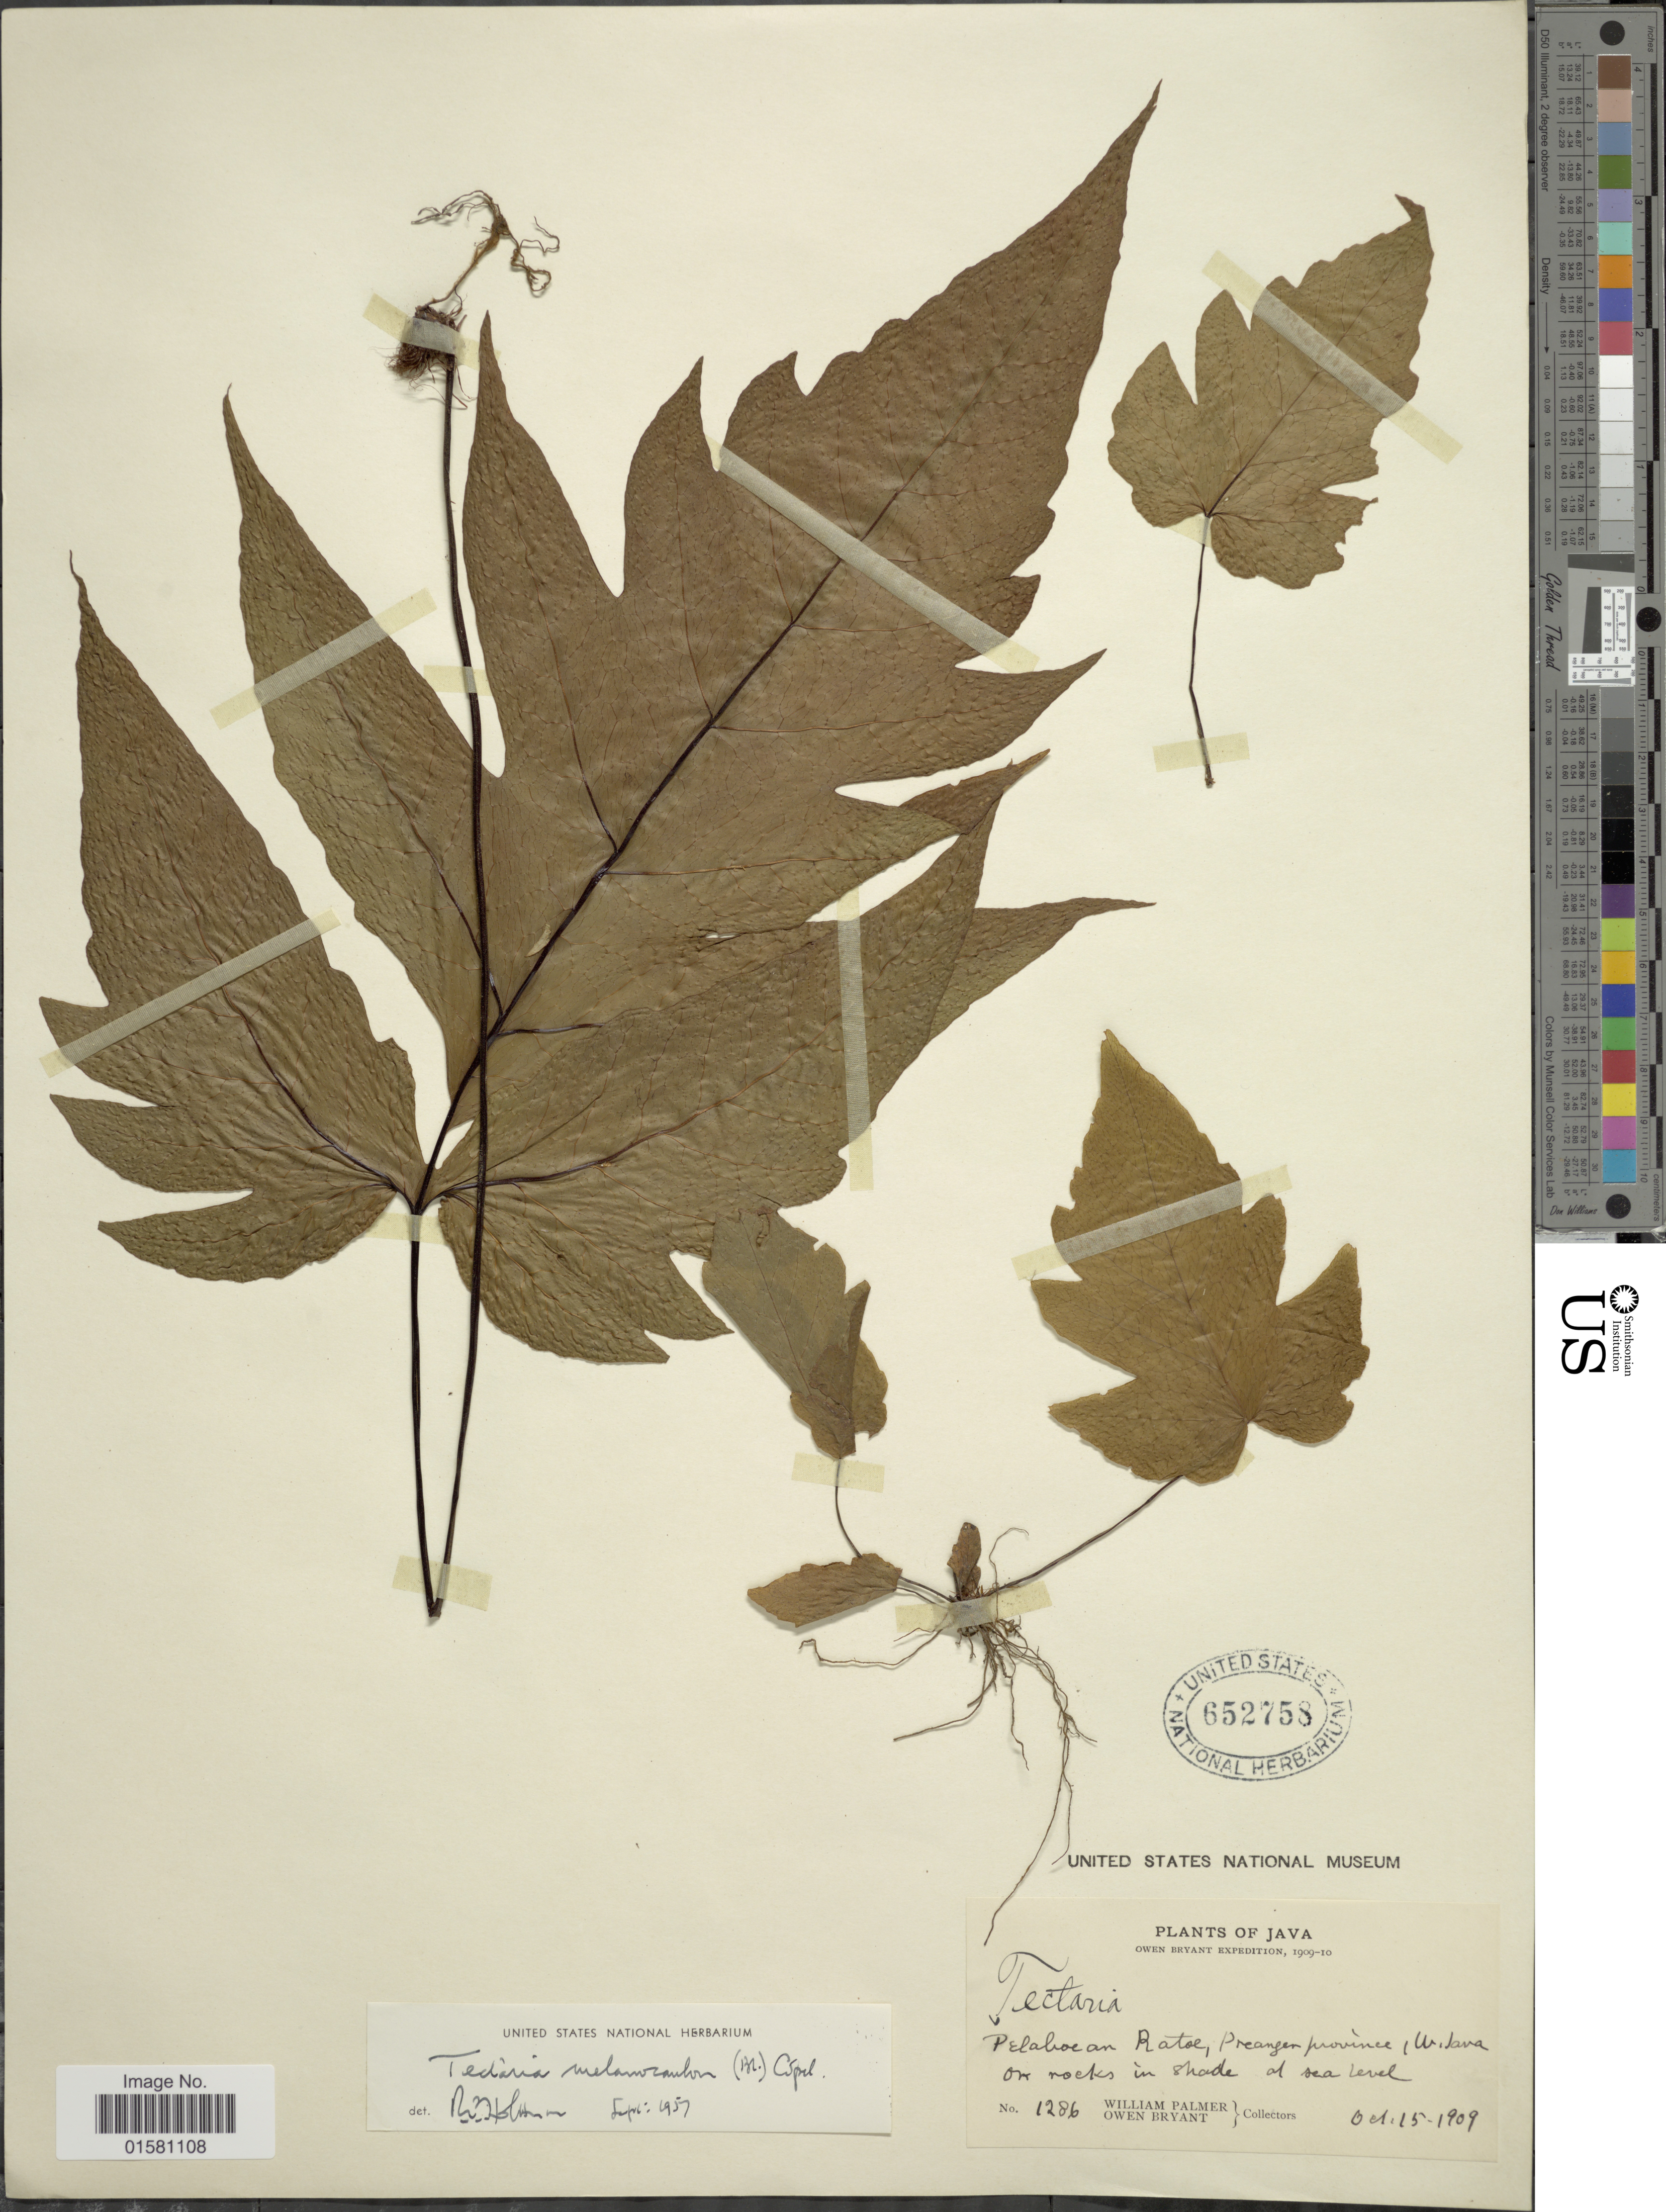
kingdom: Plantae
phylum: Tracheophyta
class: Polypodiopsida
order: Polypodiales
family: Tectariaceae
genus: Tectaria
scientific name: Tectaria melanocaulos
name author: (Bedd.) Copel.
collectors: W. Palmer & O. Bryant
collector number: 1286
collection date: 1909-10-15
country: Indonesia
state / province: Java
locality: Pelaboean ratoe, Preanger province , W. Java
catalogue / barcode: US 652758